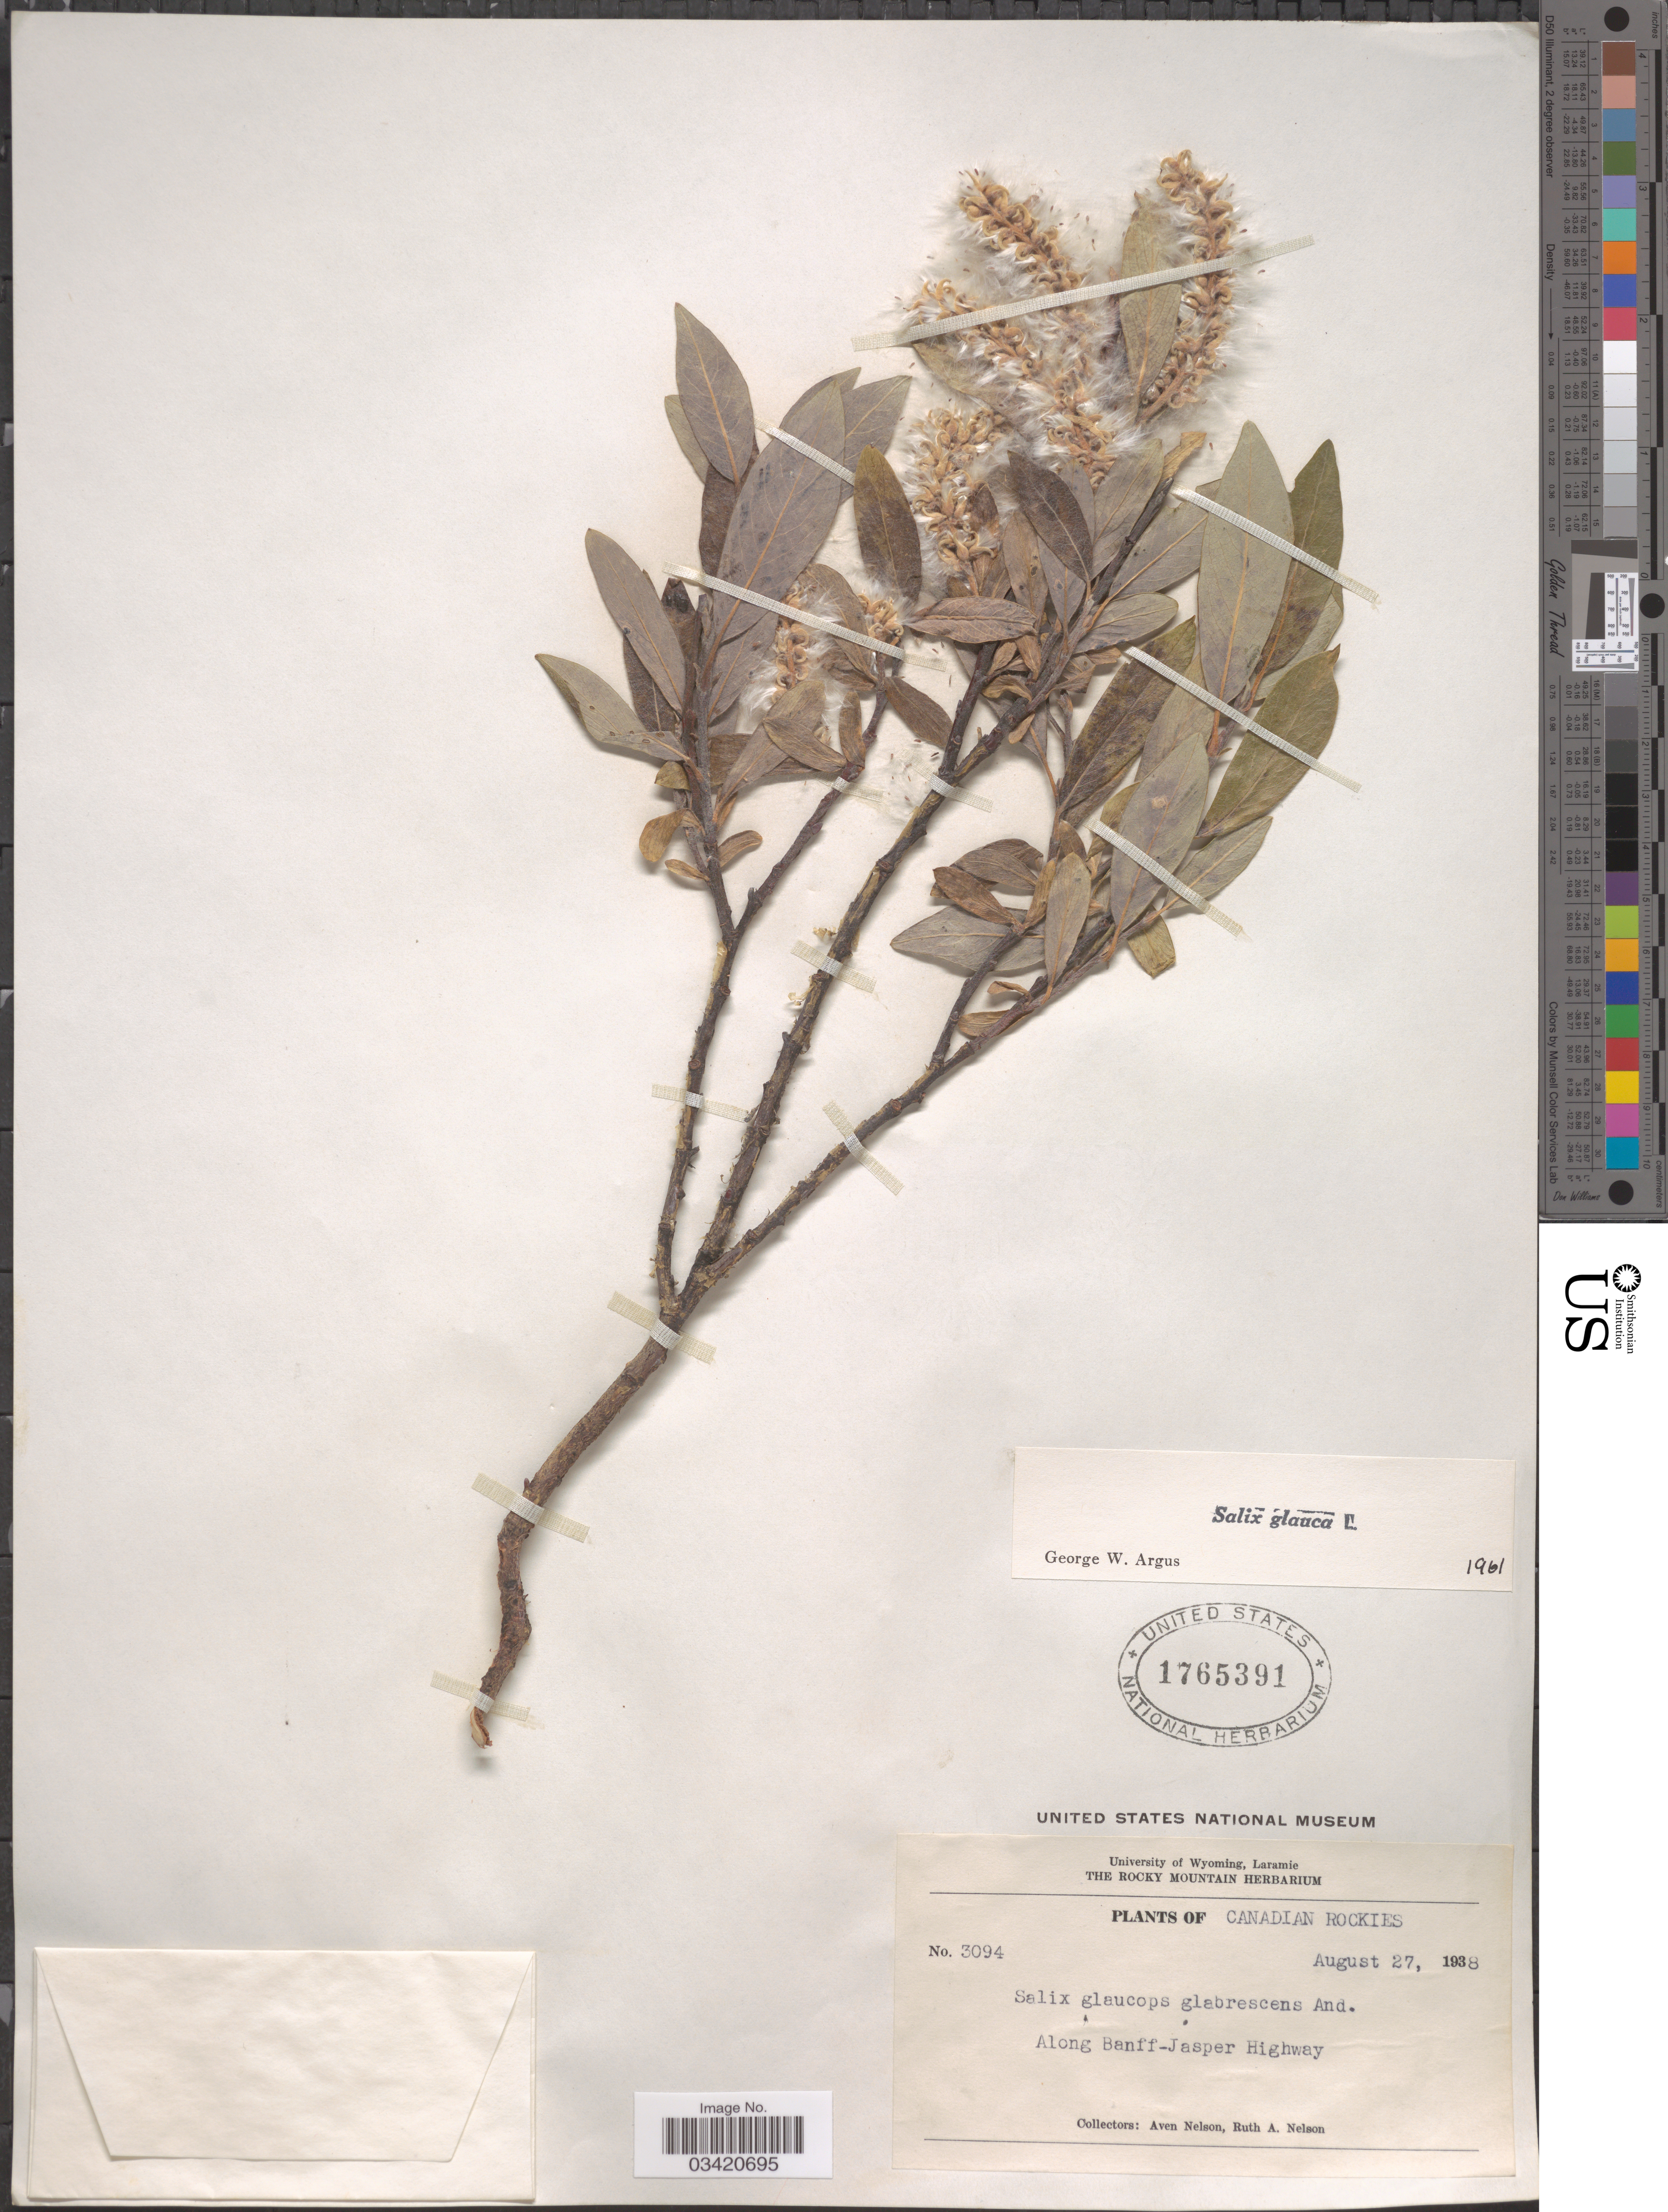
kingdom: Plantae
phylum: Tracheophyta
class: Magnoliopsida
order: Malpighiales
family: Salicaceae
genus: Salix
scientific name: Salix glauca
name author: L.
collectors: A. Nelson & R. A. Nelson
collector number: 3094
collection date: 1938-08-27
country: Canada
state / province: Alberta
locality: Canadian Rockies. Along Banff-Jasper Highway.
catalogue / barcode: US 1765391